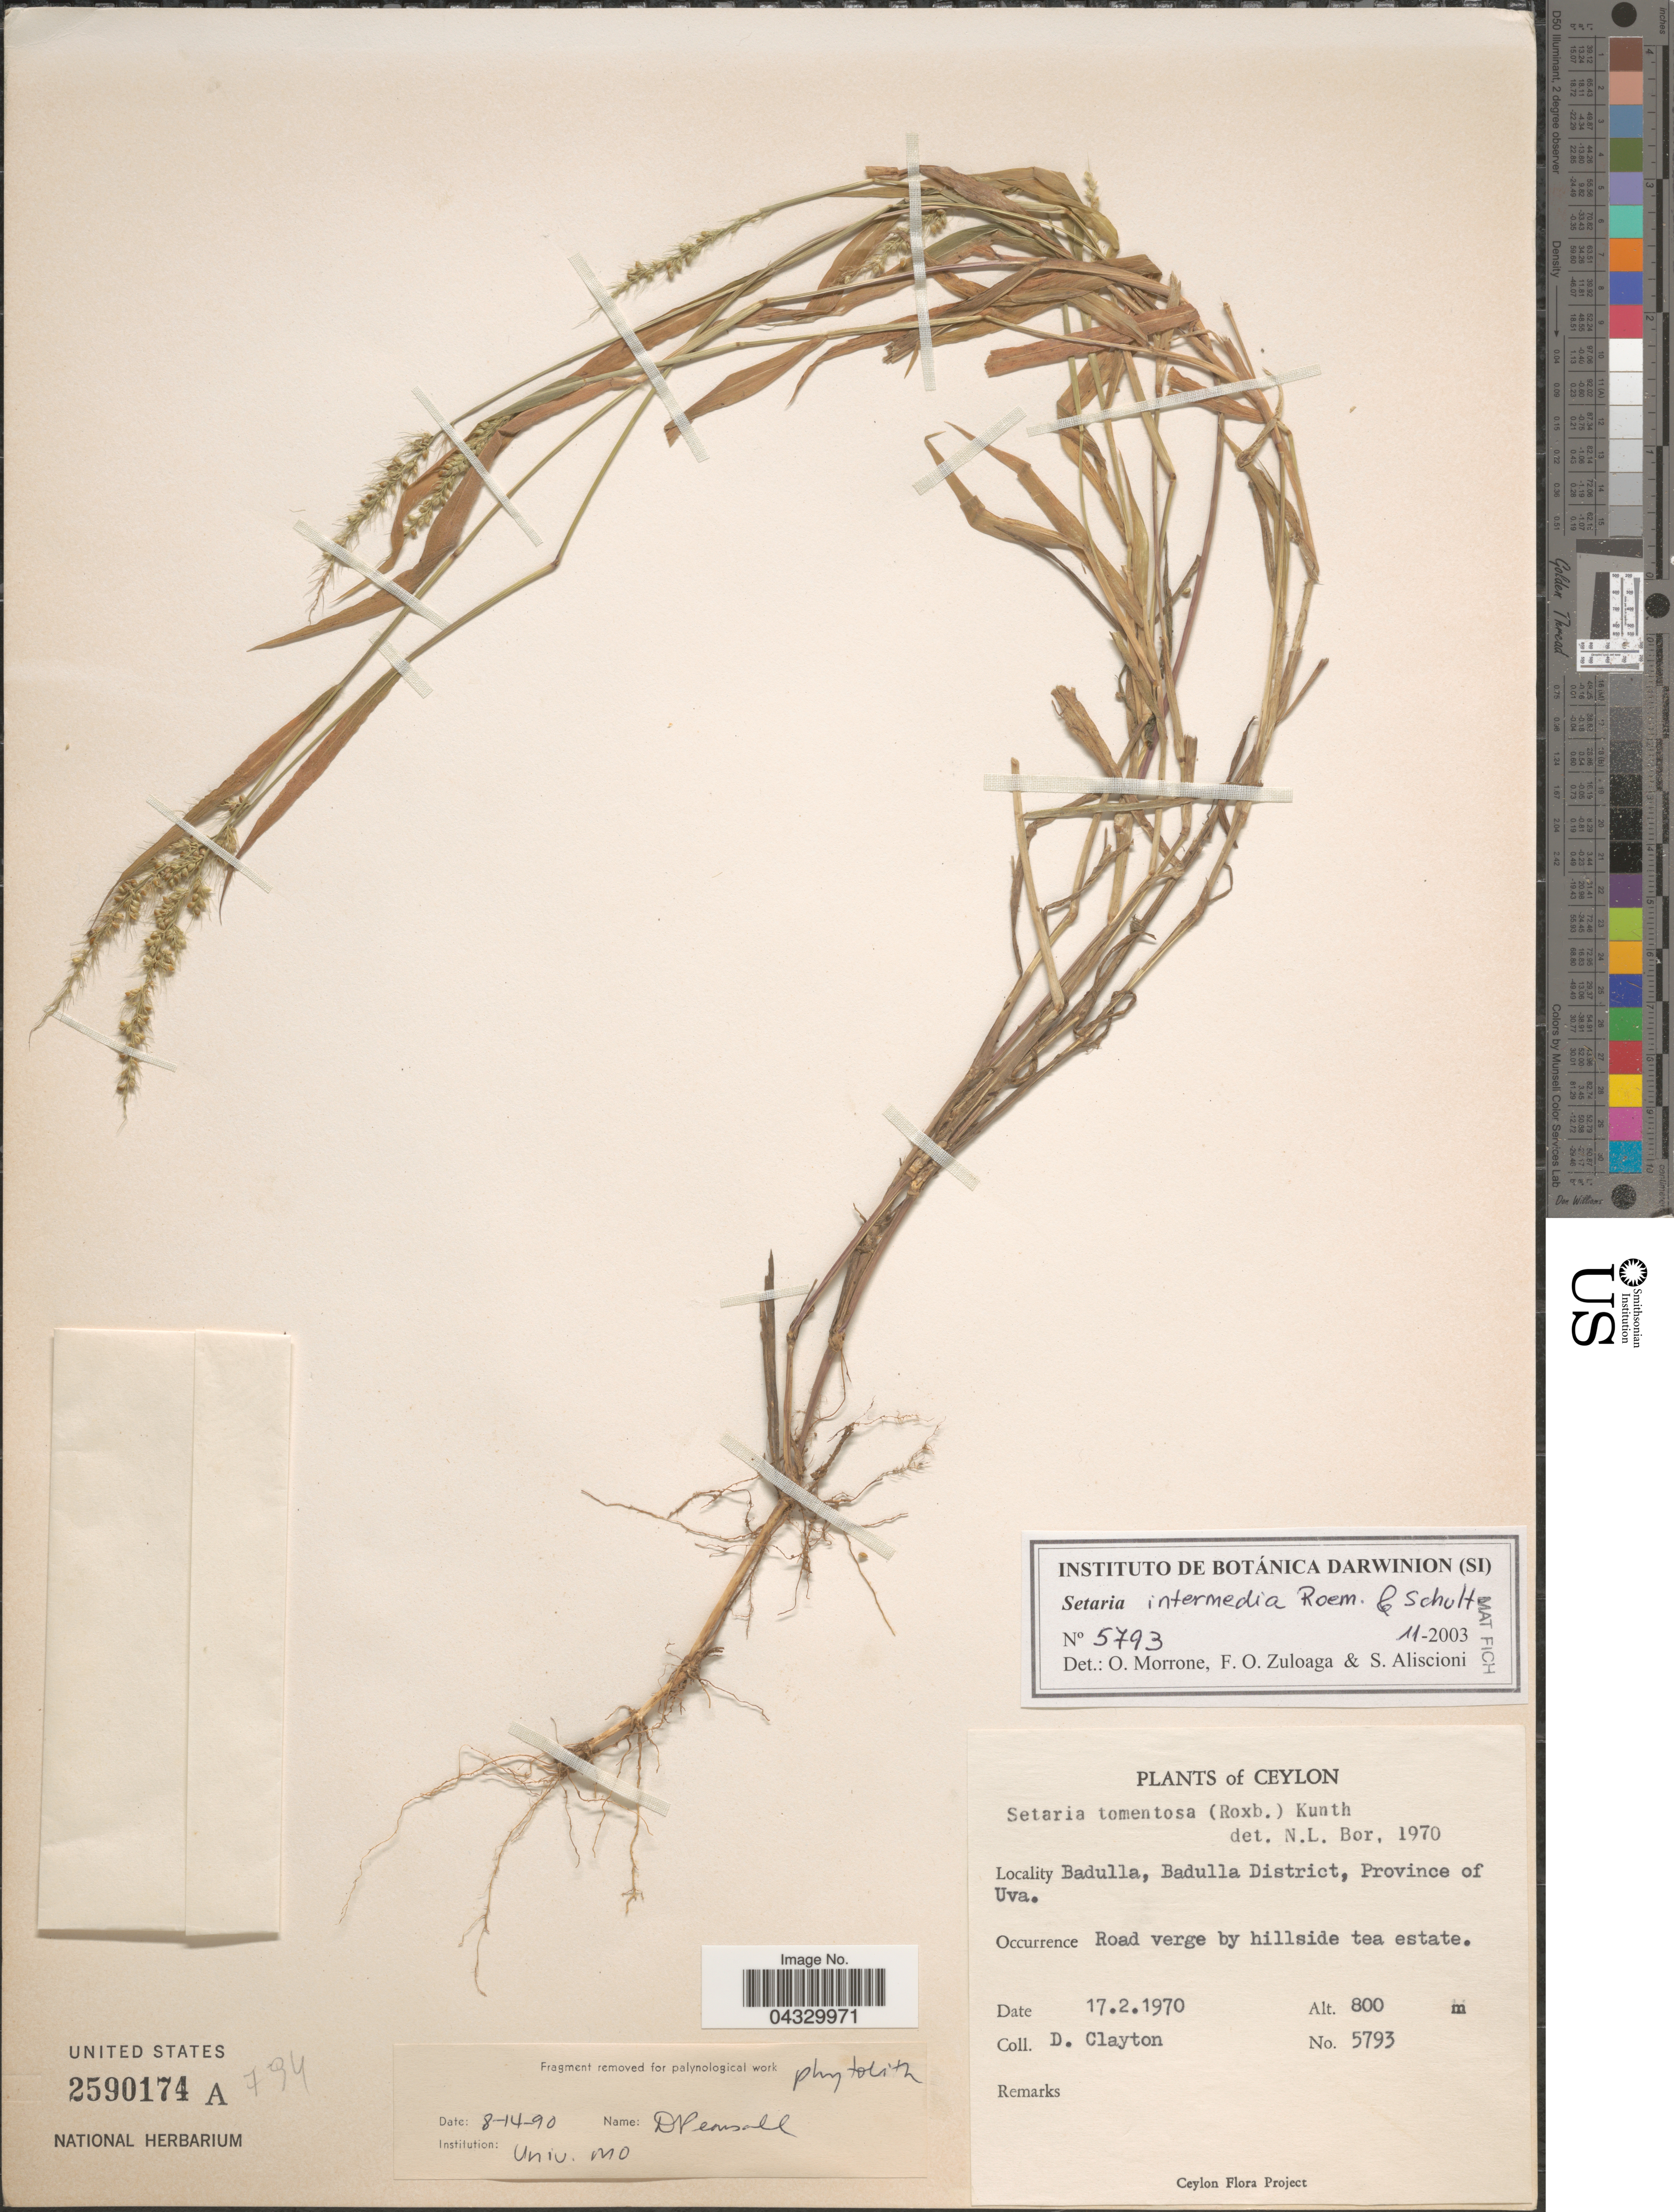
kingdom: Plantae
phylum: Tracheophyta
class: Liliopsida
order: Poales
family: Poaceae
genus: Setaria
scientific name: Setaria intermedia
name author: Roem. & Schult.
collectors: D. Clayton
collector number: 5793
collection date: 1970-02-17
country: Sri Lanka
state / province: Uva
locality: Ceylon. Badulla, Badulla District.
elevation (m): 800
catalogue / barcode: US 2590174A